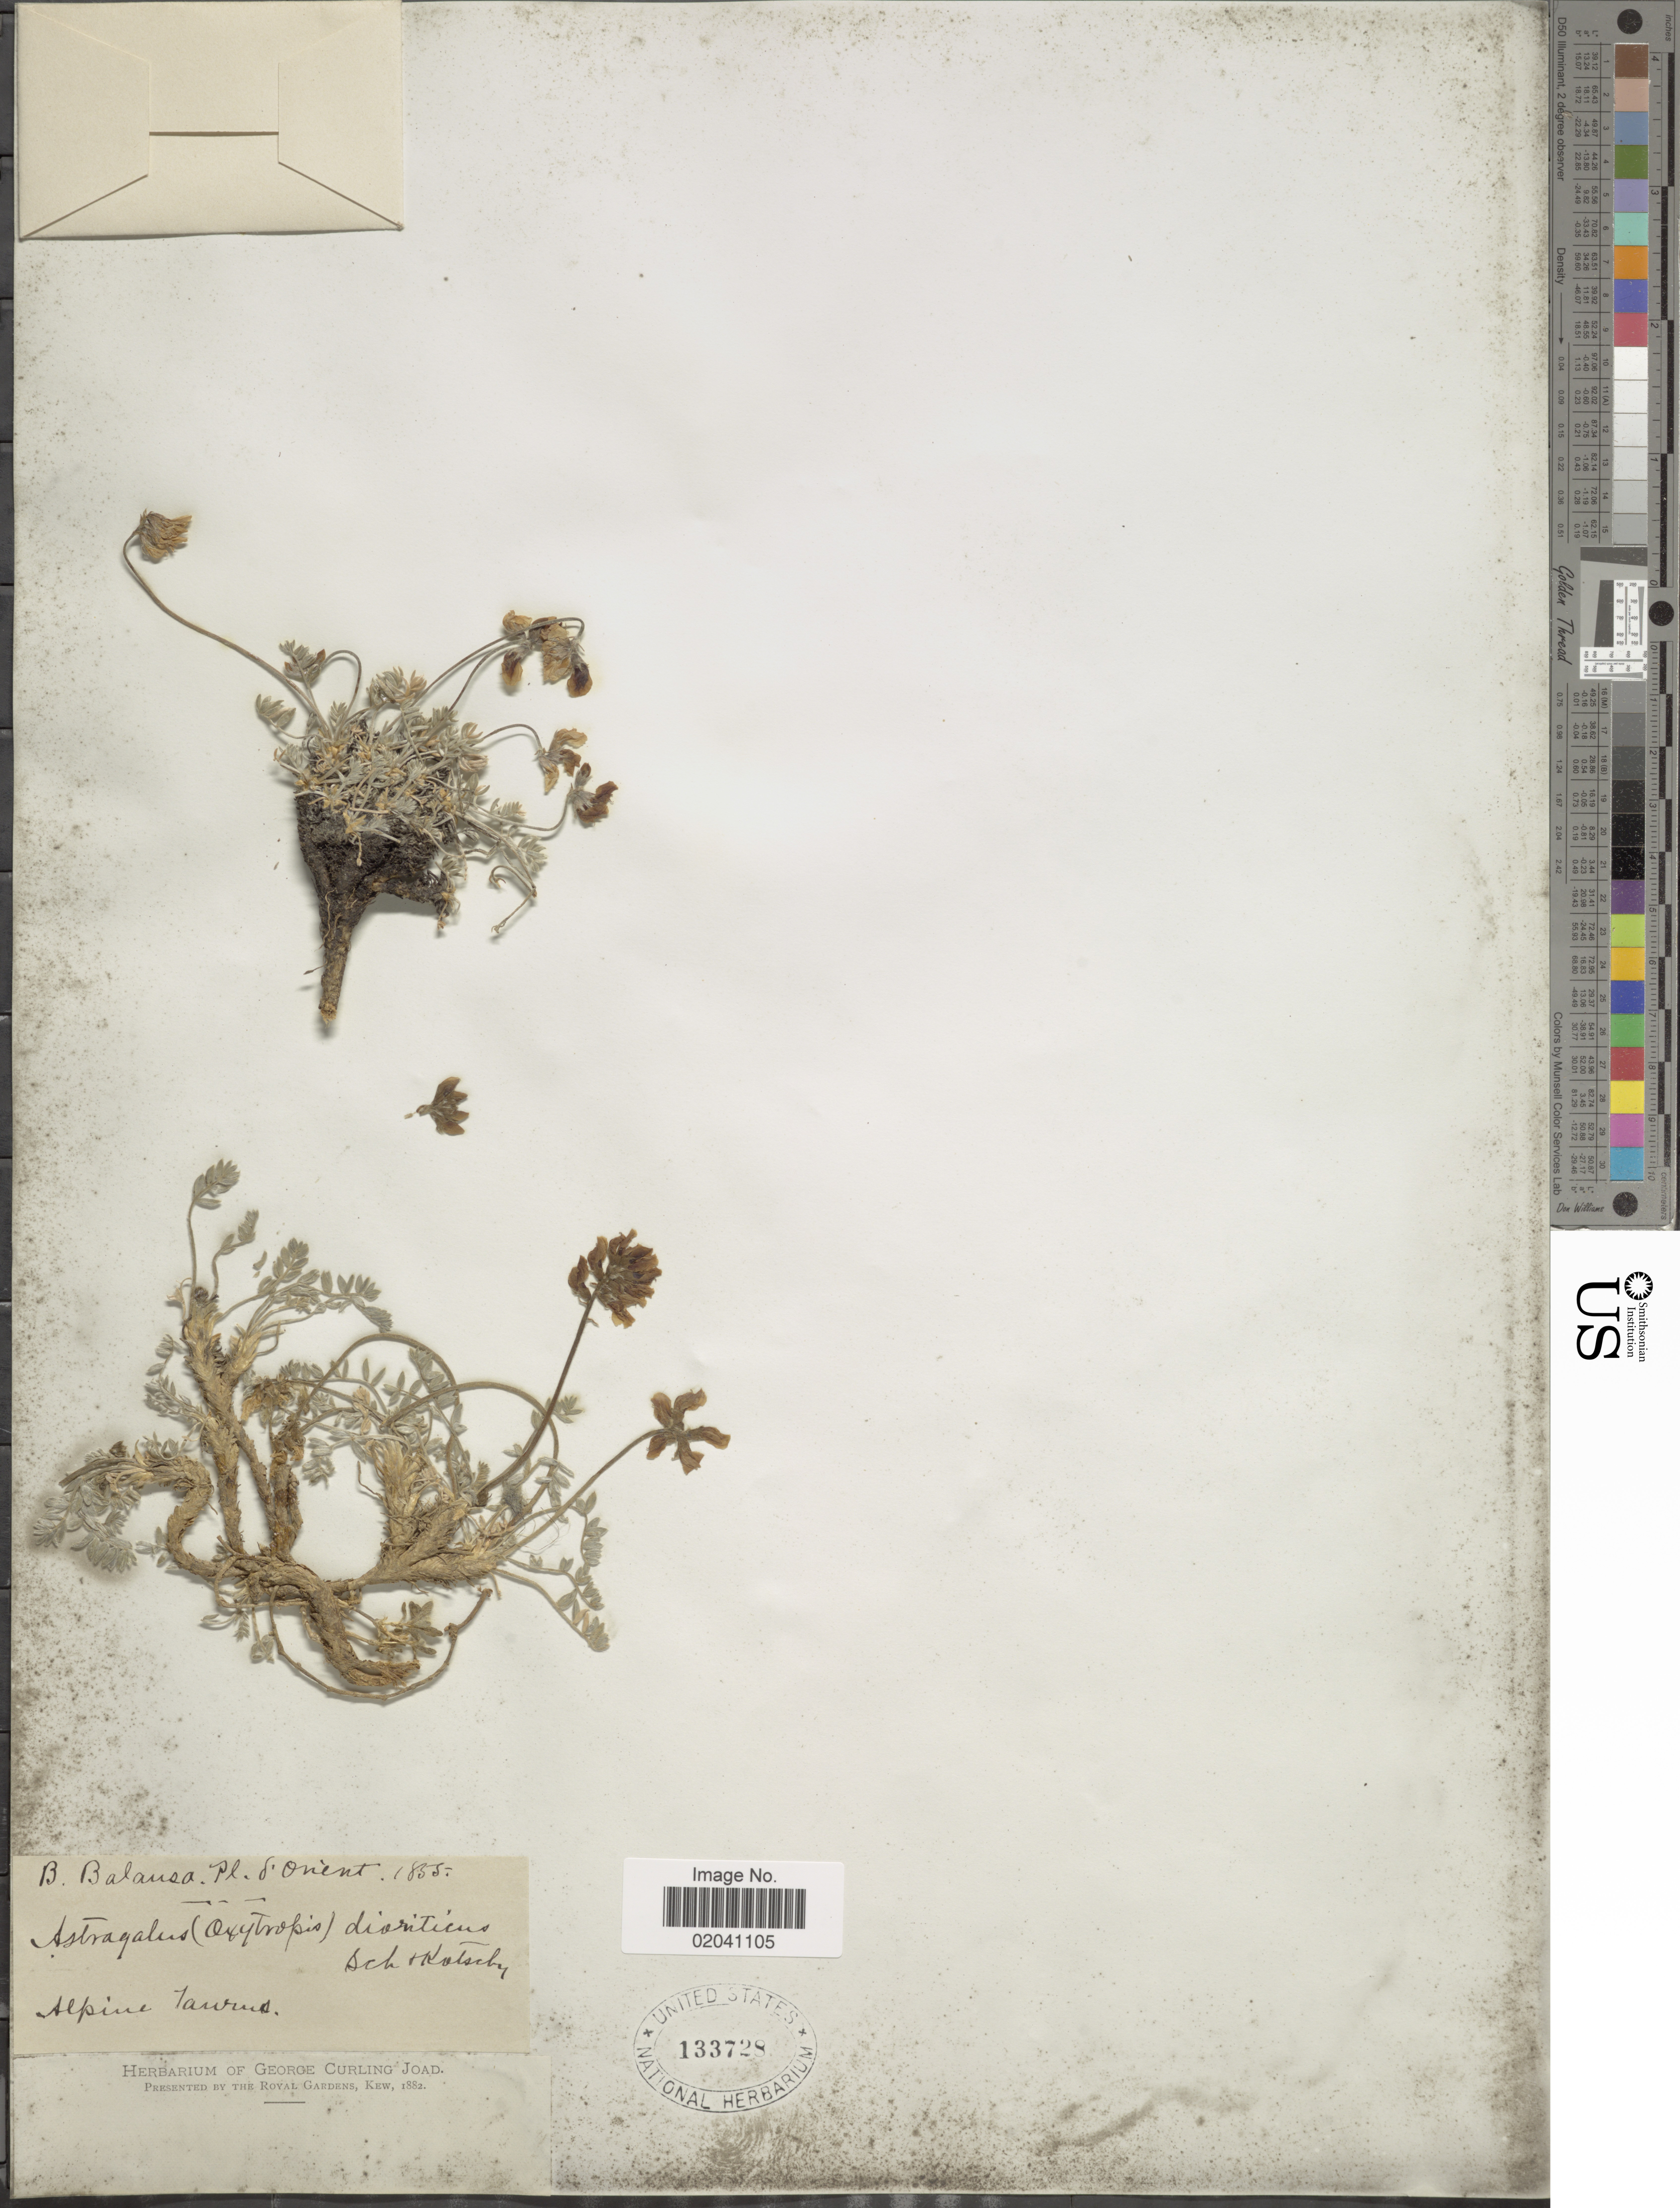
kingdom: Plantae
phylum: Tracheophyta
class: Magnoliopsida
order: Fabales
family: Fabaceae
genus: Oxytropis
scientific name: Oxytropis persica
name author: Boiss.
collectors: B. Balansa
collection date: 1855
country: Turkey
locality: D'Orient. Alpine Taurus [interpreted]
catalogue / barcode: US 133728